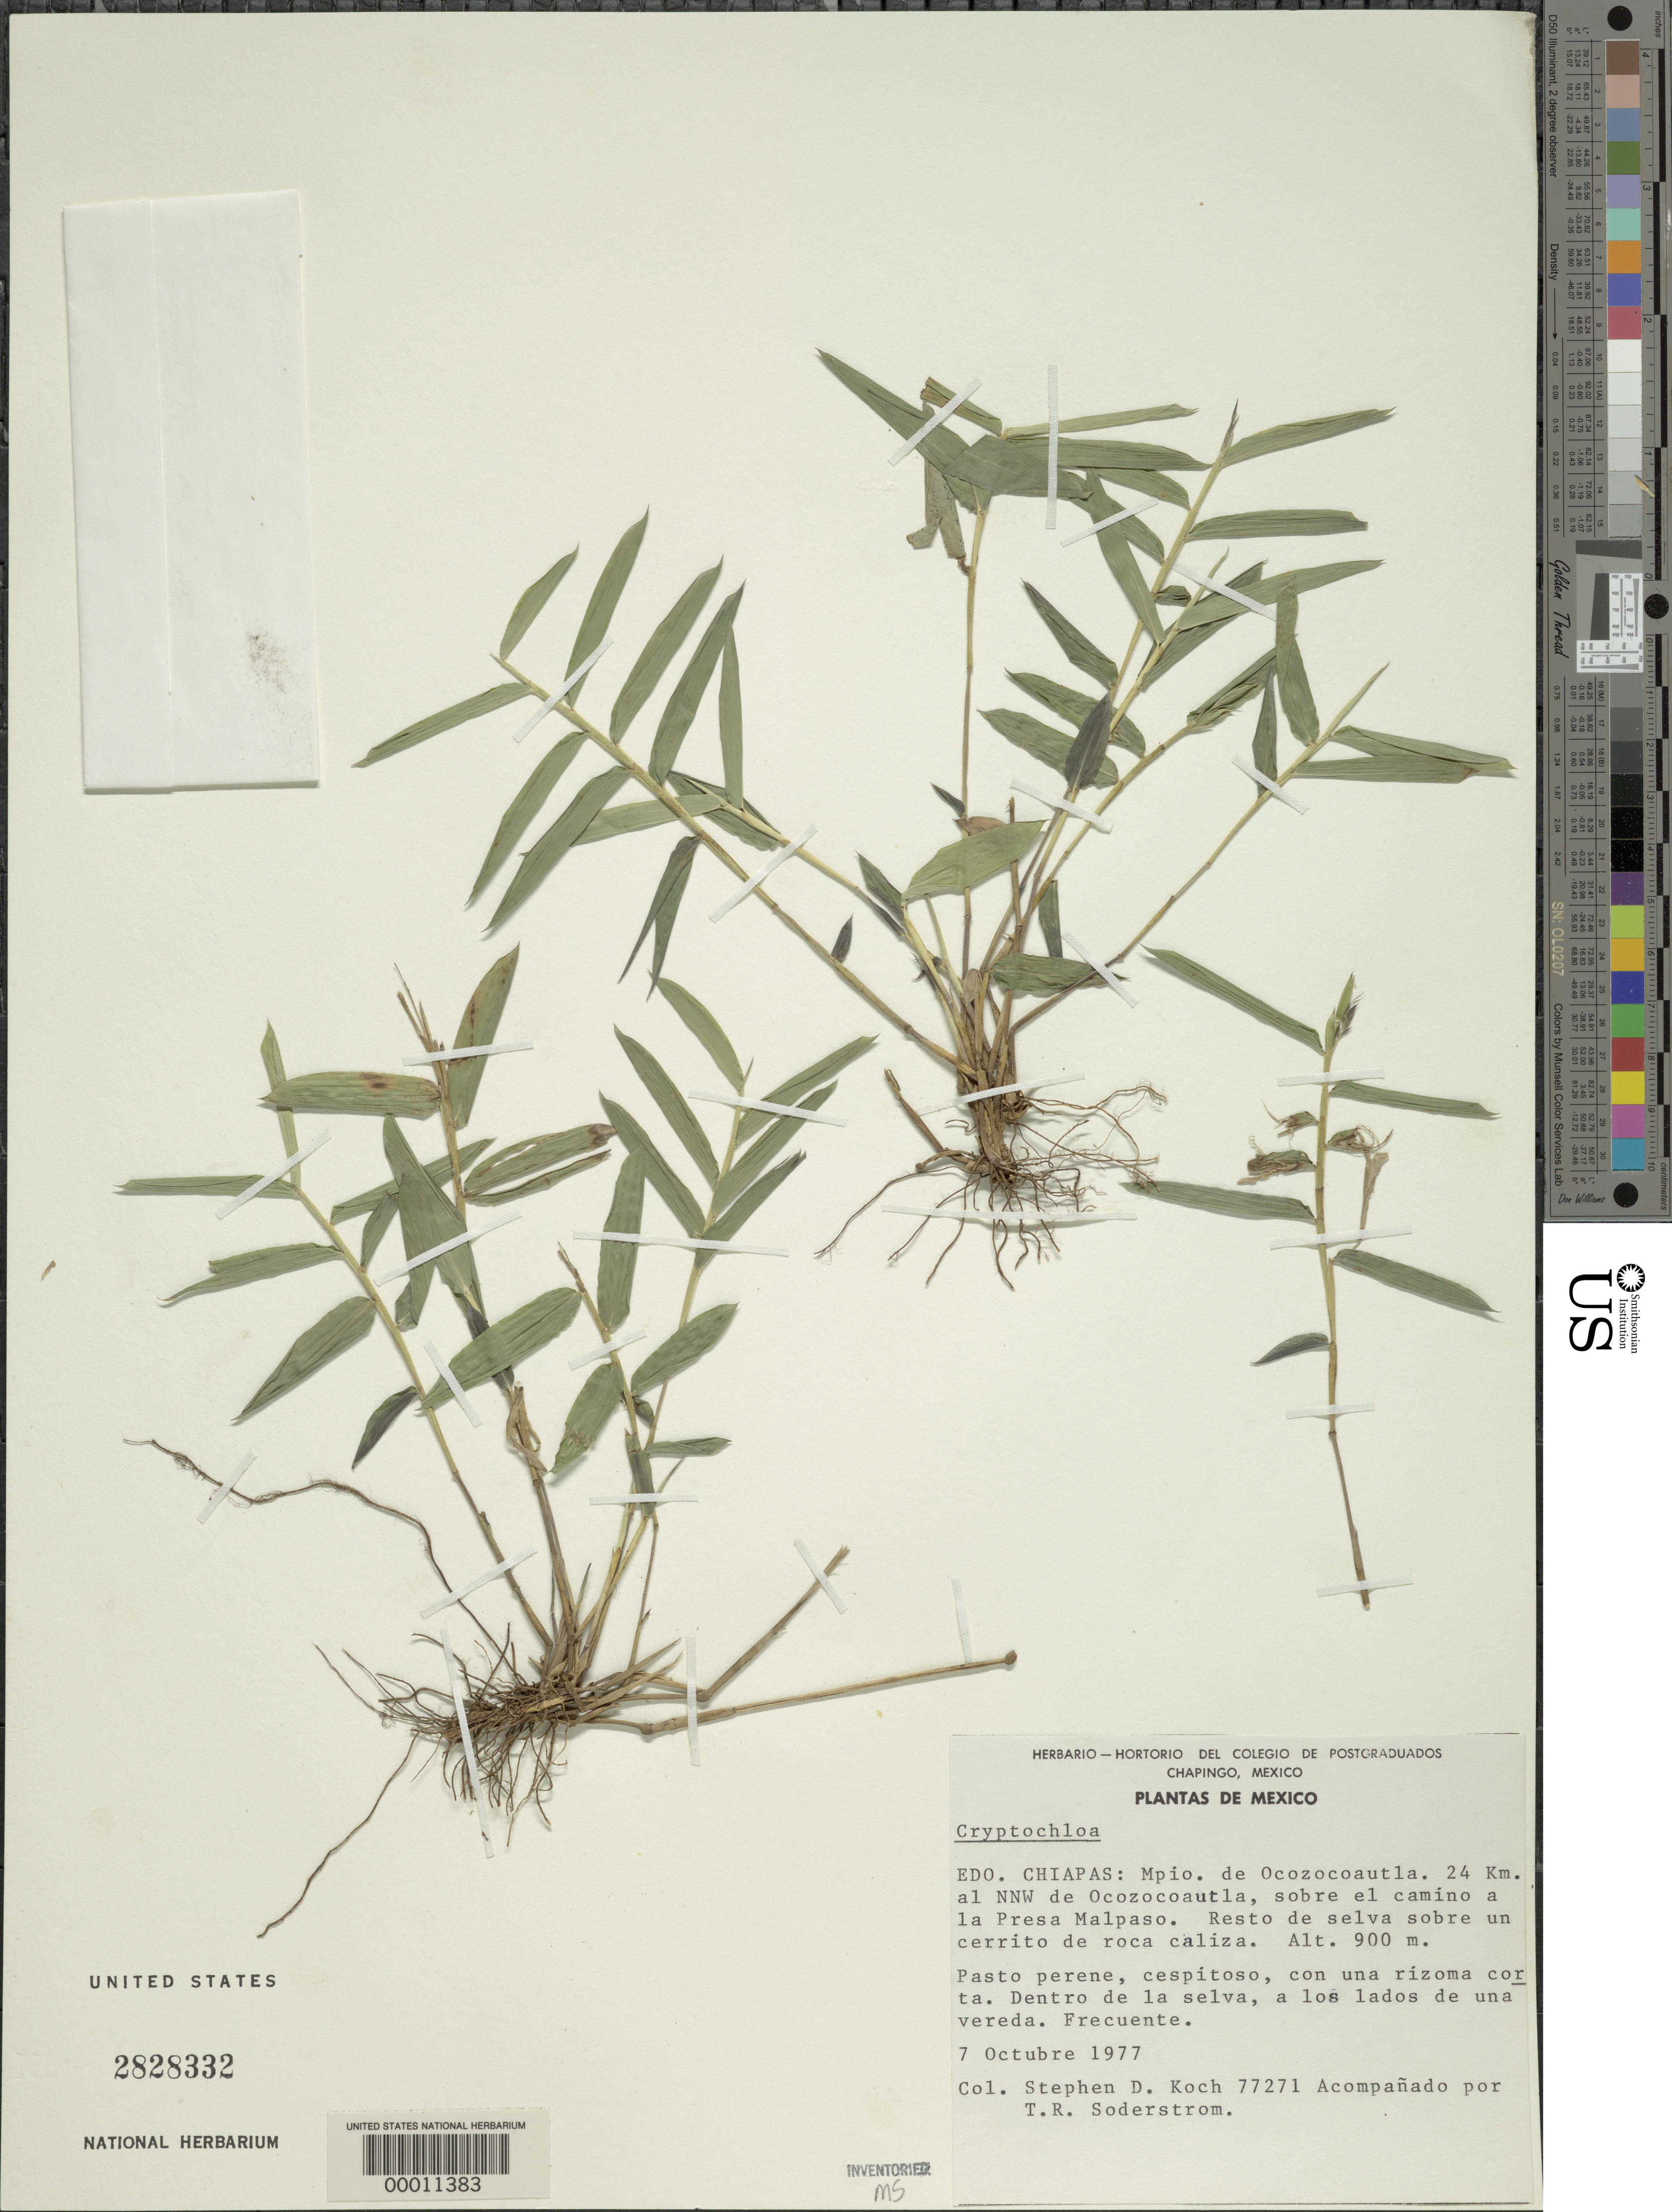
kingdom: Plantae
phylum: Tracheophyta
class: Liliopsida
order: Poales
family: Poaceae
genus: Cryptochloa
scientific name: Cryptochloa sp.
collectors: S. D. Koch & T. R. Soderstrom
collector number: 77271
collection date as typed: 07 Oct 1977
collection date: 1977-10-07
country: Mexico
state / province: Chiapas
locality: Ocozocoautla, presa Mal Paso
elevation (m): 900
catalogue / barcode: US 2828332